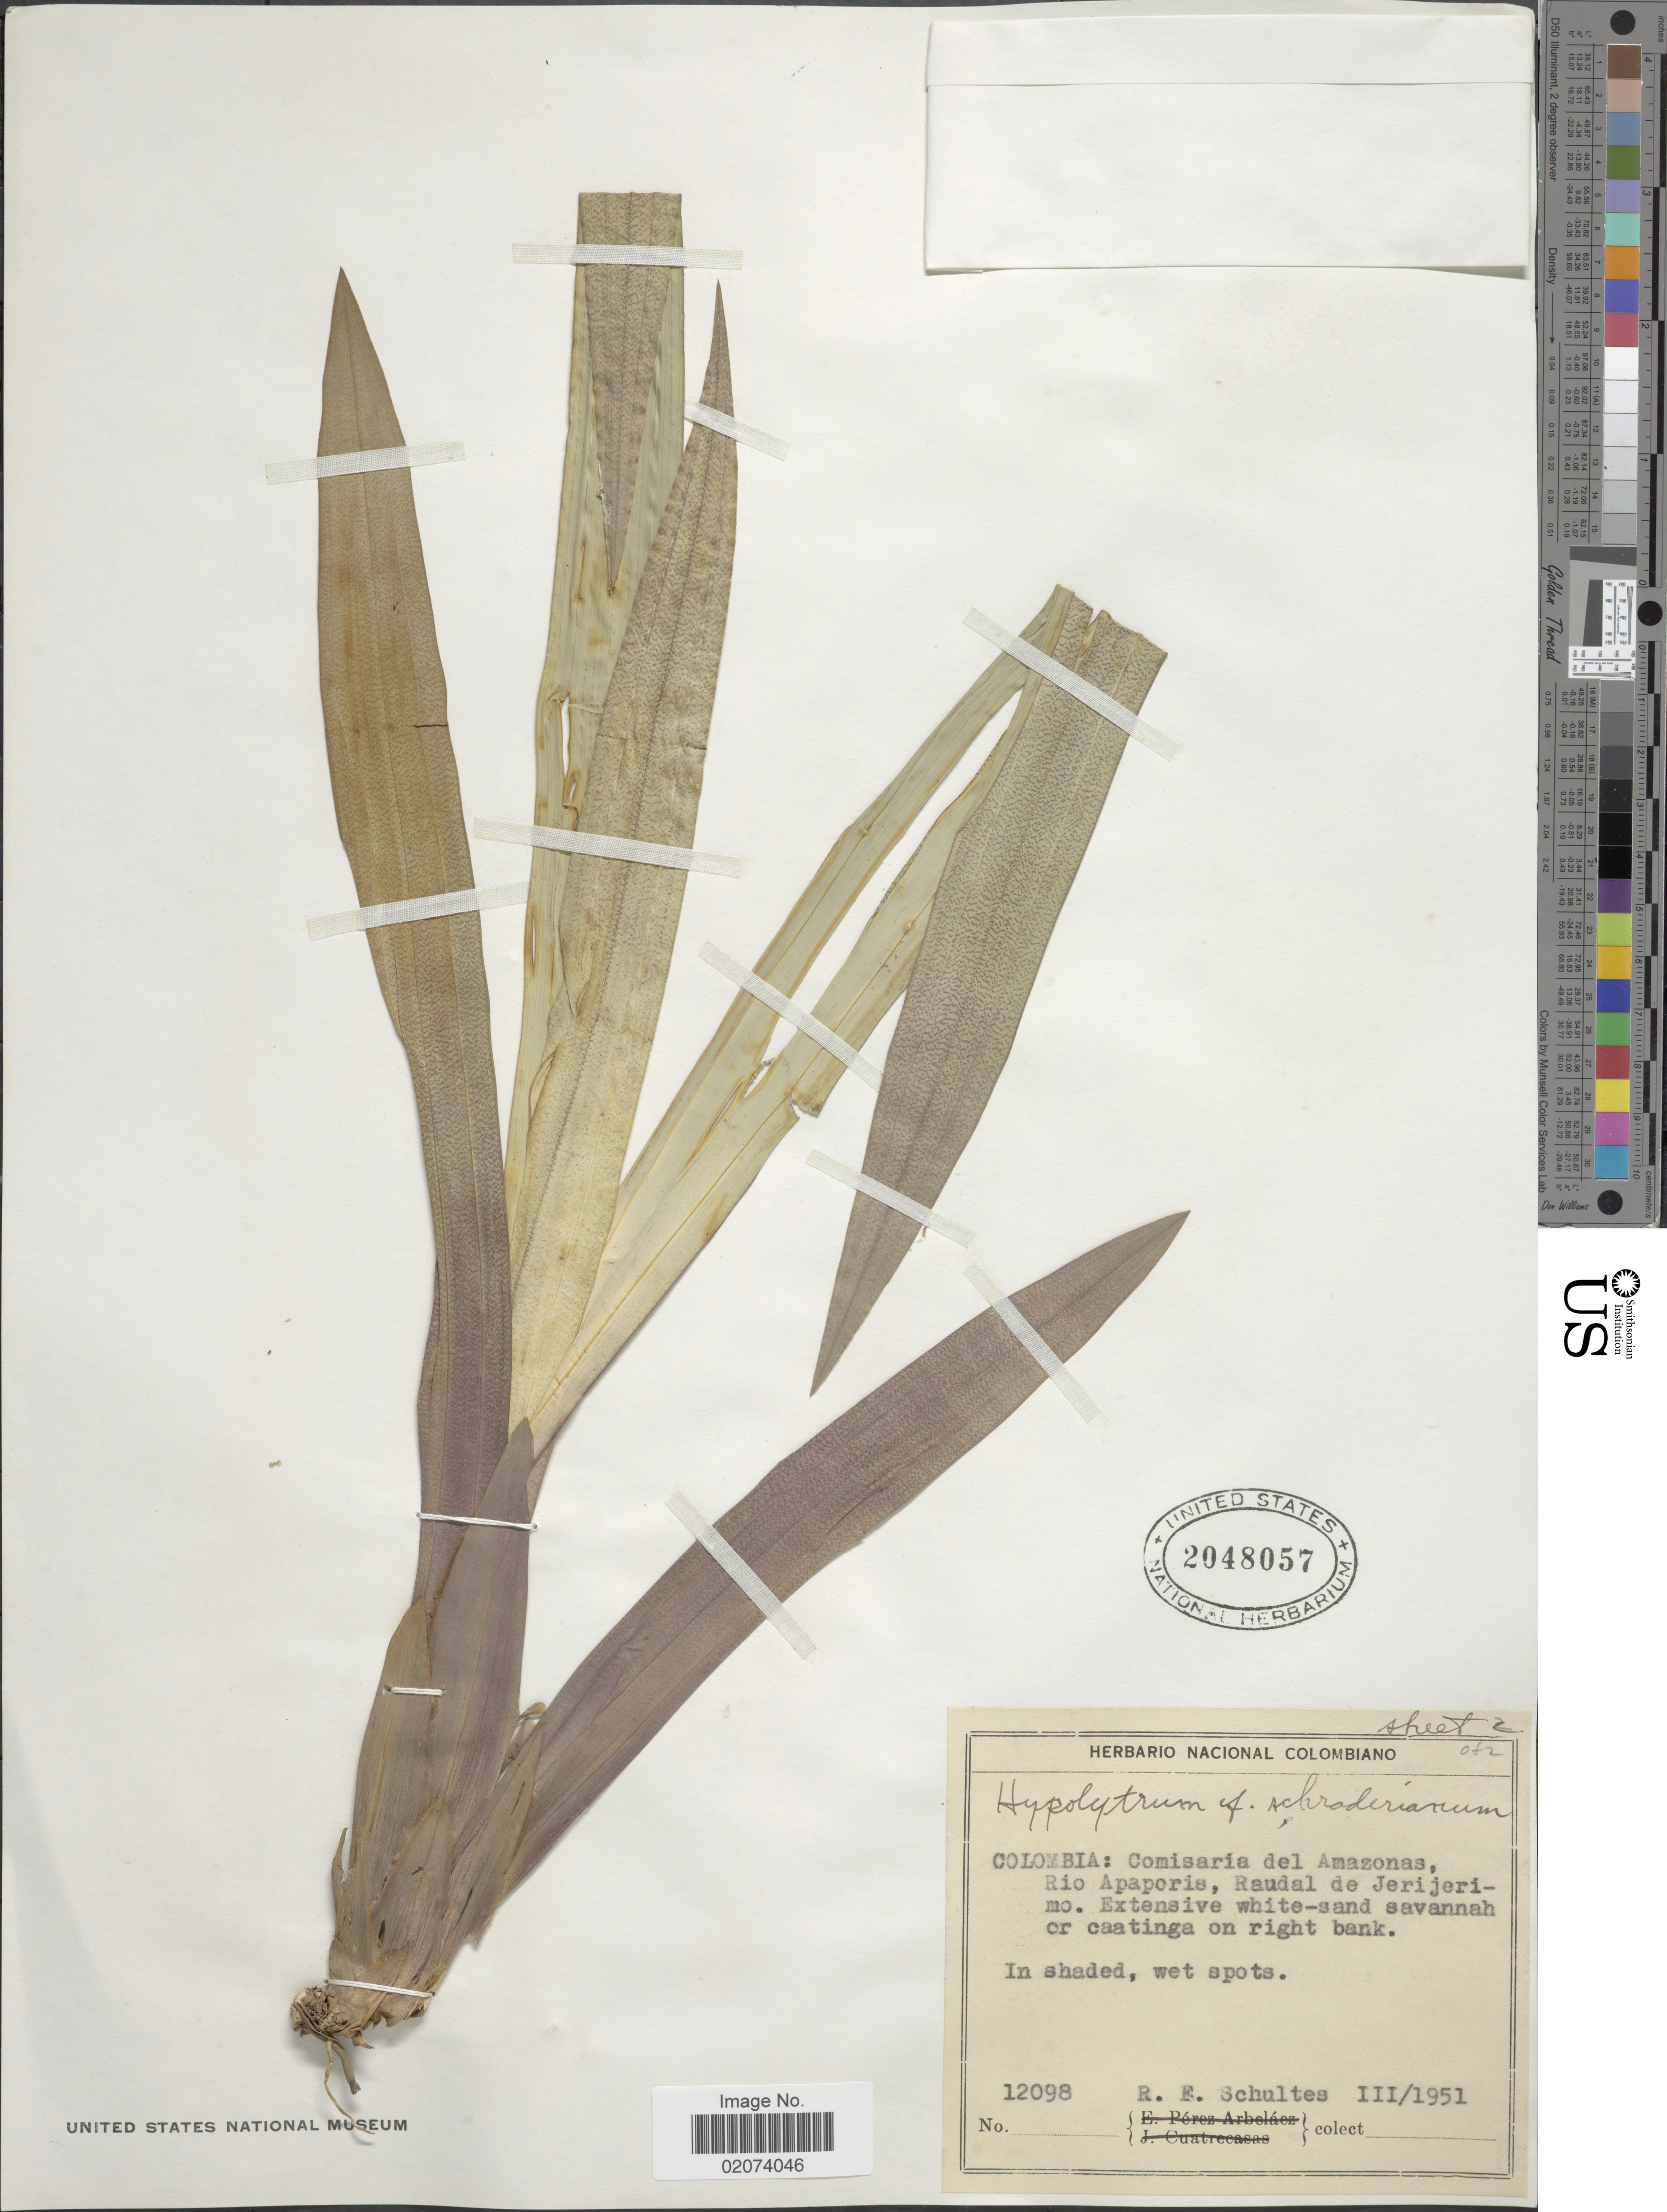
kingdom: Plantae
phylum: Tracheophyta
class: Liliopsida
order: Poales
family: Cyperaceae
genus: Hypolytrum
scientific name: Hypolytrum longifolium subsp. rubescens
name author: (Huber ex C.B. Clarke) T. Koyama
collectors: R. E. Schultes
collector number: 12098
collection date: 1951-03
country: Colombia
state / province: Amazônas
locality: Rio Apaporis, Raudal de Jerijerimo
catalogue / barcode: US 2048057